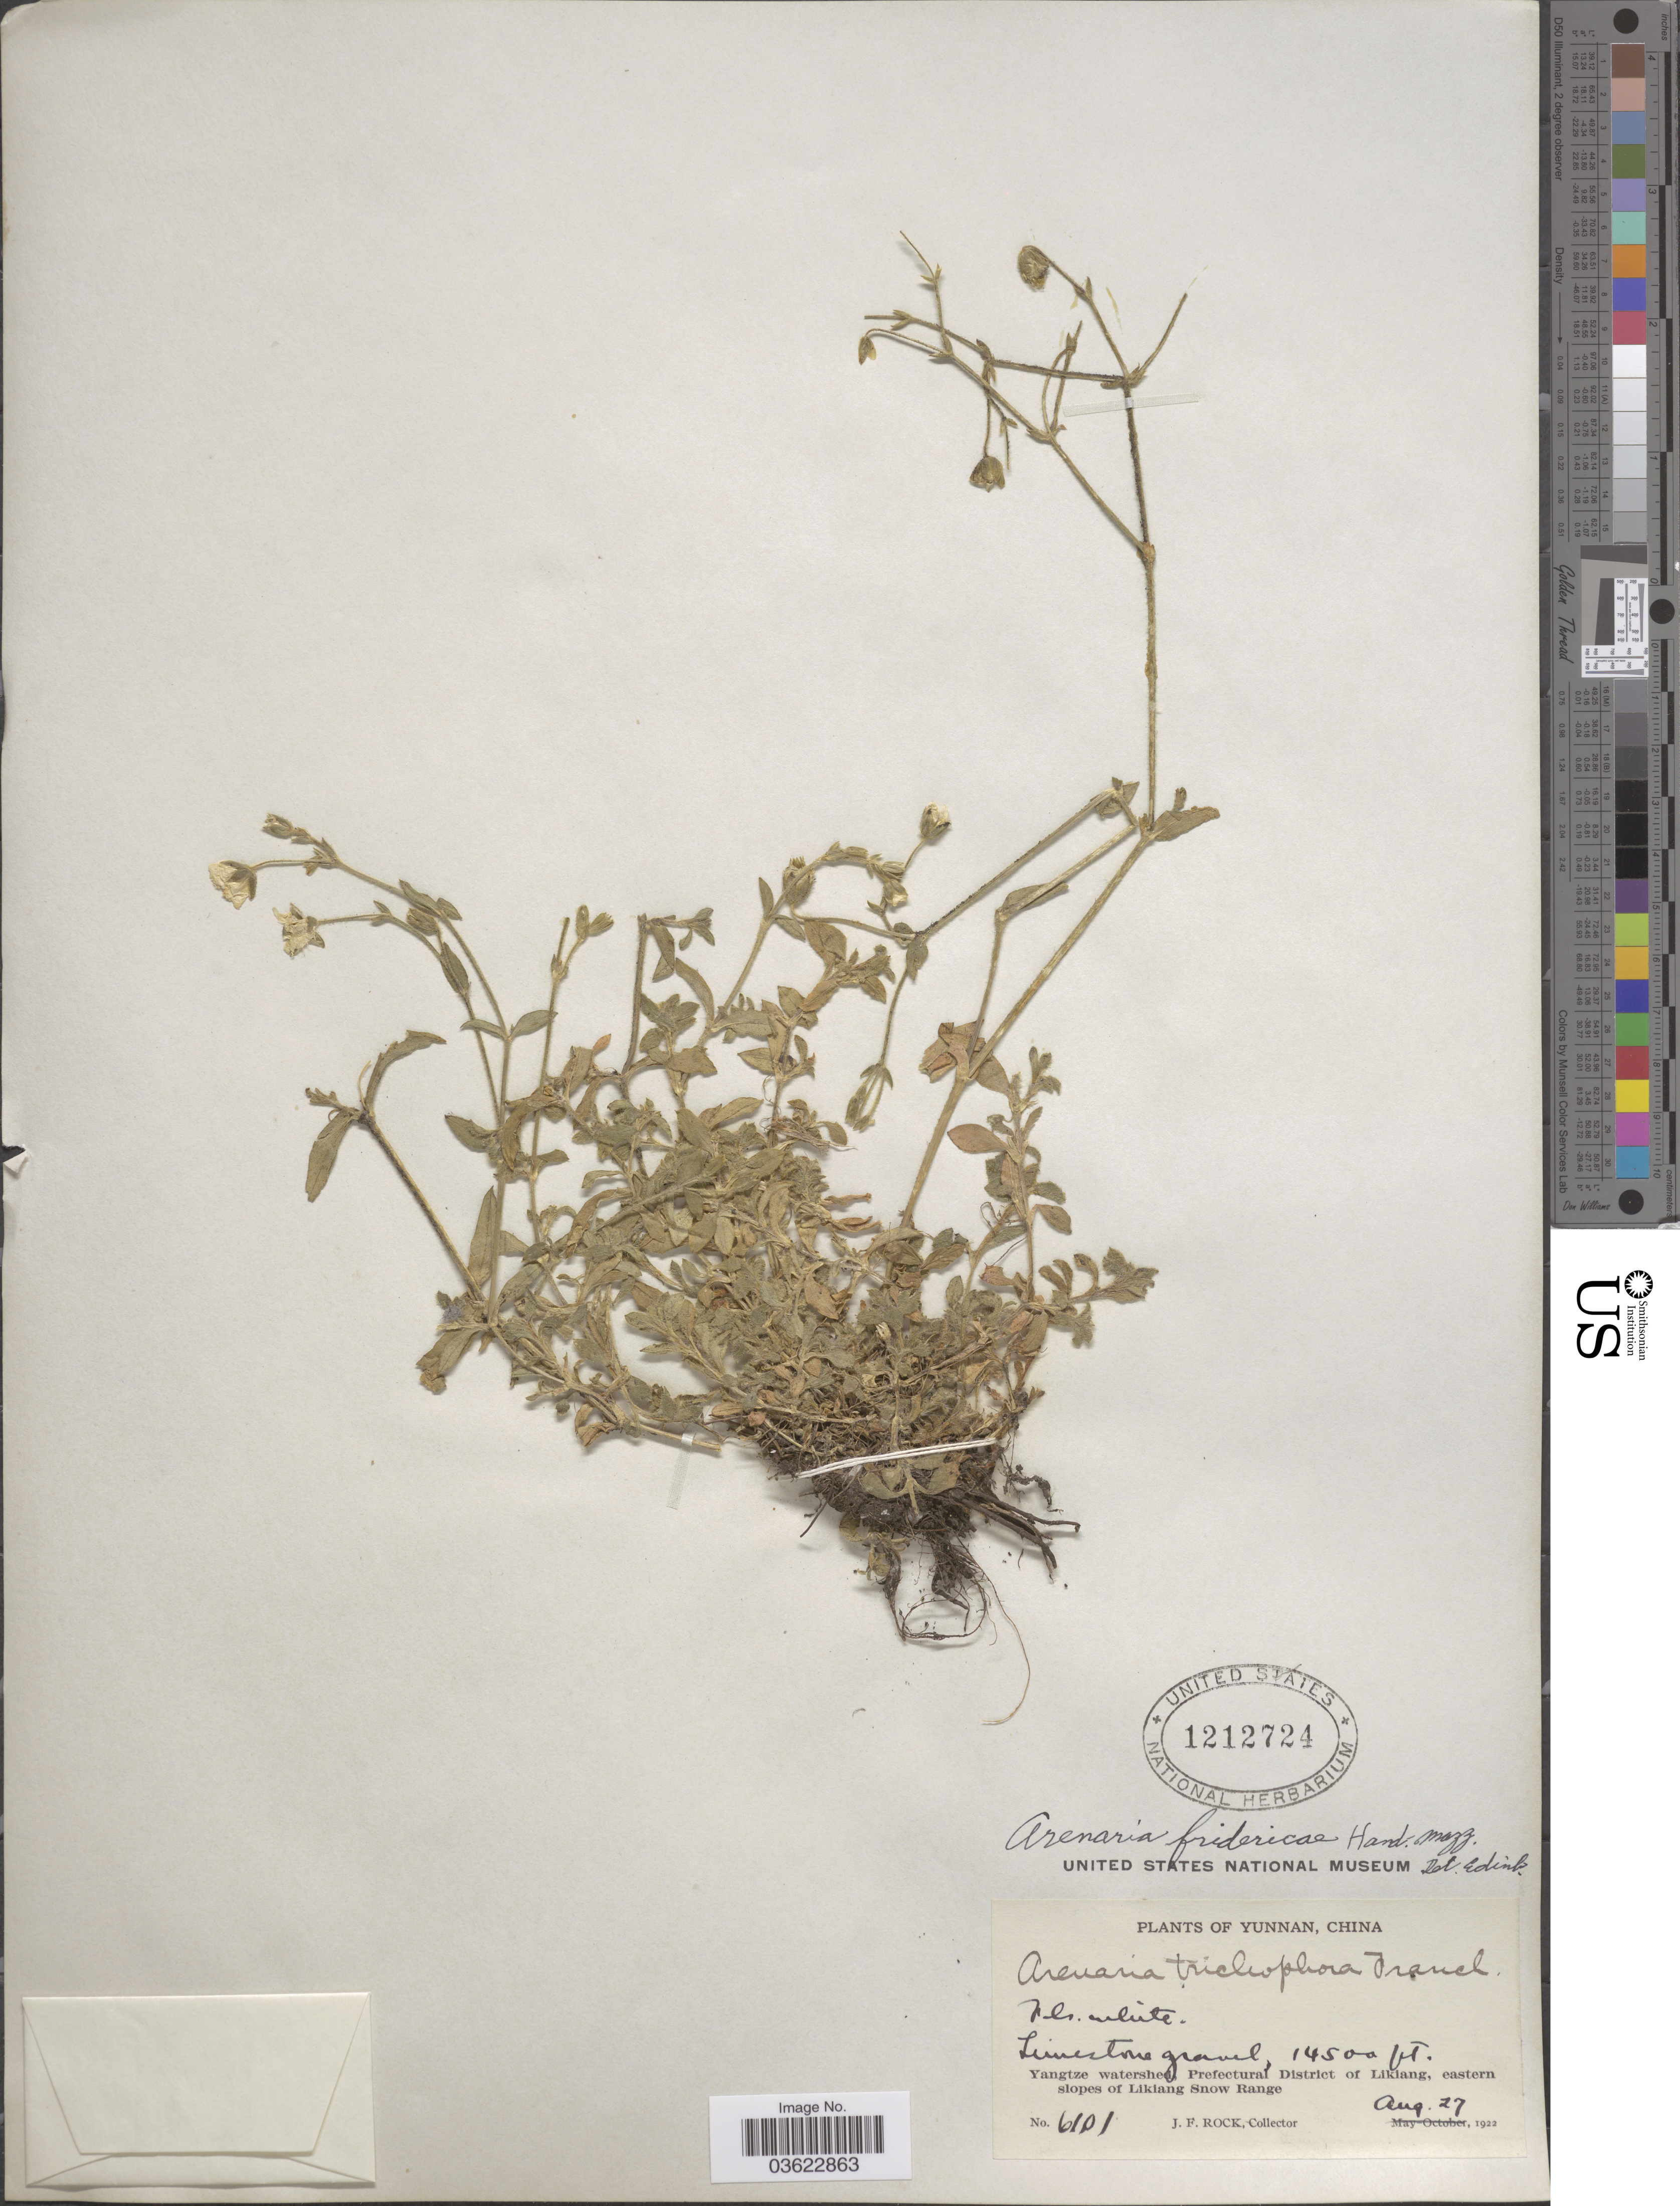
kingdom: Plantae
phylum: Tracheophyta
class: Magnoliopsida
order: Caryophyllales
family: Caryophyllaceae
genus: Arenaria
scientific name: Arenaria fredericae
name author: Hand.-Mazz.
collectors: J. Rock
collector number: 6101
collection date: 1922-08-27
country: China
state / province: Yunnan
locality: Yangtze watershed, Prefectural District of Likiang, eastern slopes of Likiang Snow Range.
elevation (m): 4420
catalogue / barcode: US 1212724